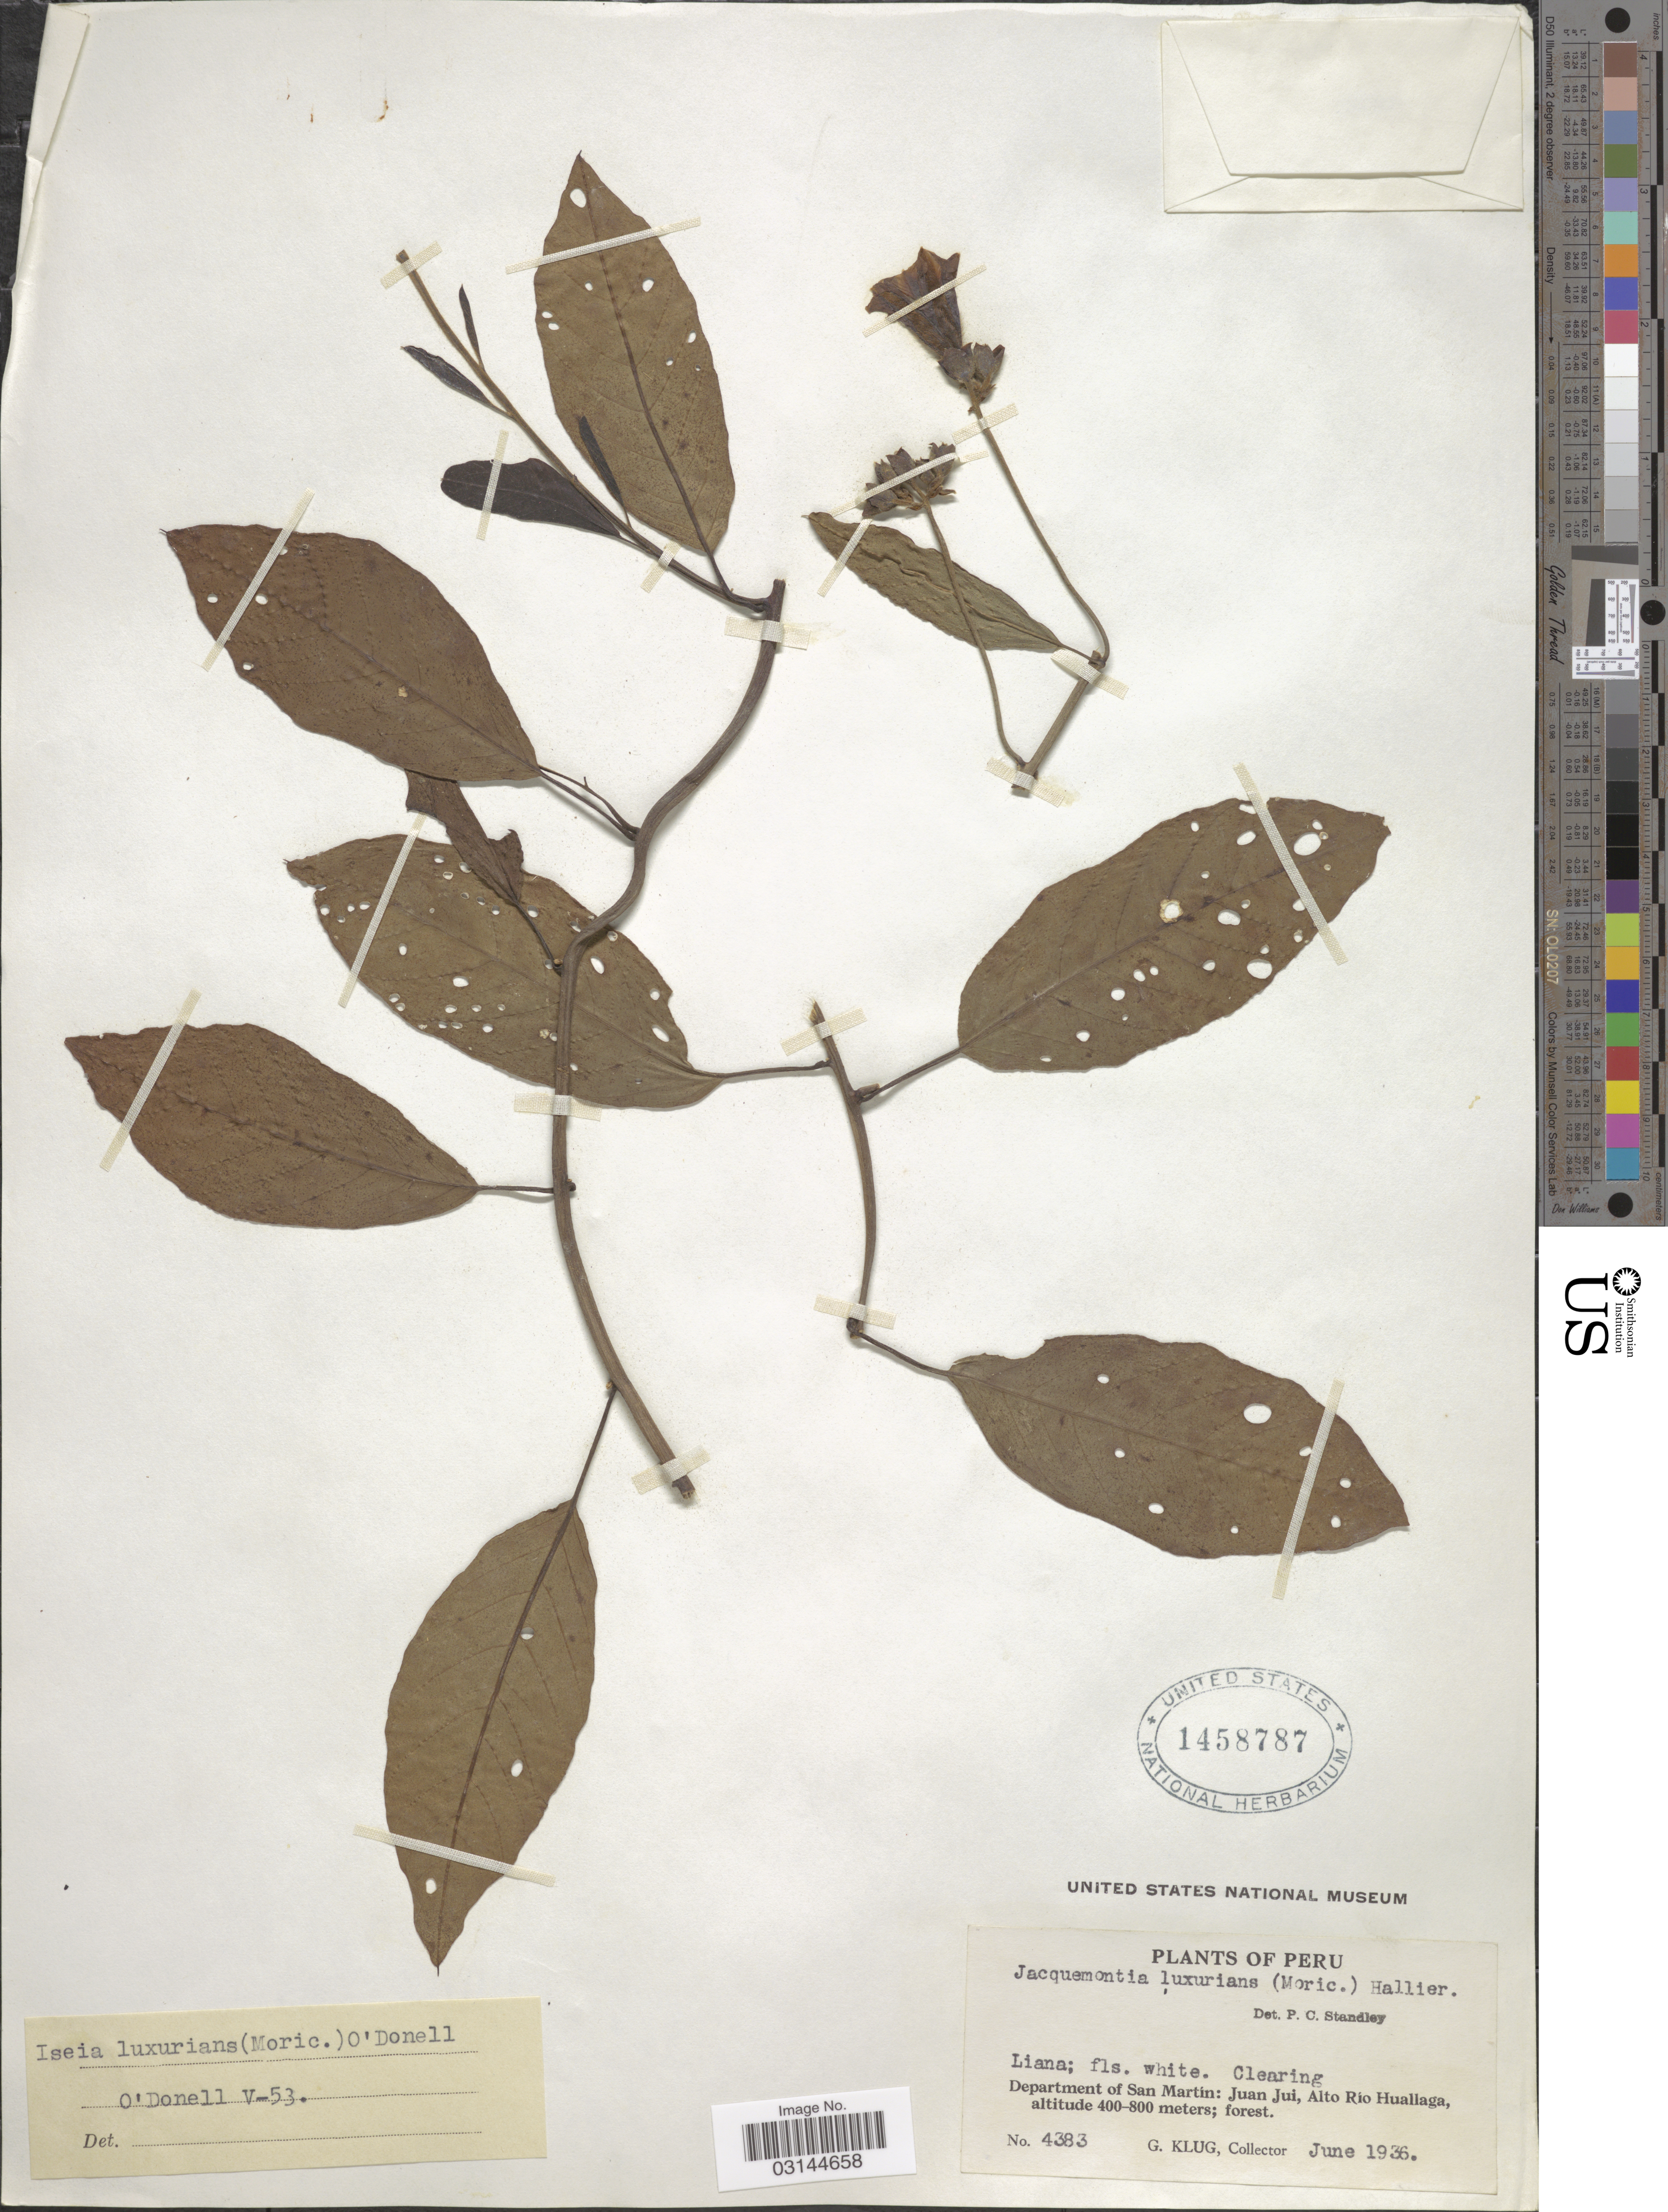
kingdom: Plantae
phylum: Tracheophyta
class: Magnoliopsida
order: Solanales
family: Convolvulaceae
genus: Aniseia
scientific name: Aniseia luxurians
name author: (Moric.) Athiê-Souza & Buril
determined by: Strong, Mark T., (BOT), Smithsonian Institution - National Museum of Natural History (UNITED STATES)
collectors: G. Klug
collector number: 4383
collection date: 1936-06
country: Peru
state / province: San Martín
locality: Department of San Martín: Juan Jui, Alto Río Huallaga.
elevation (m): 400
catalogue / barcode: US 1458787